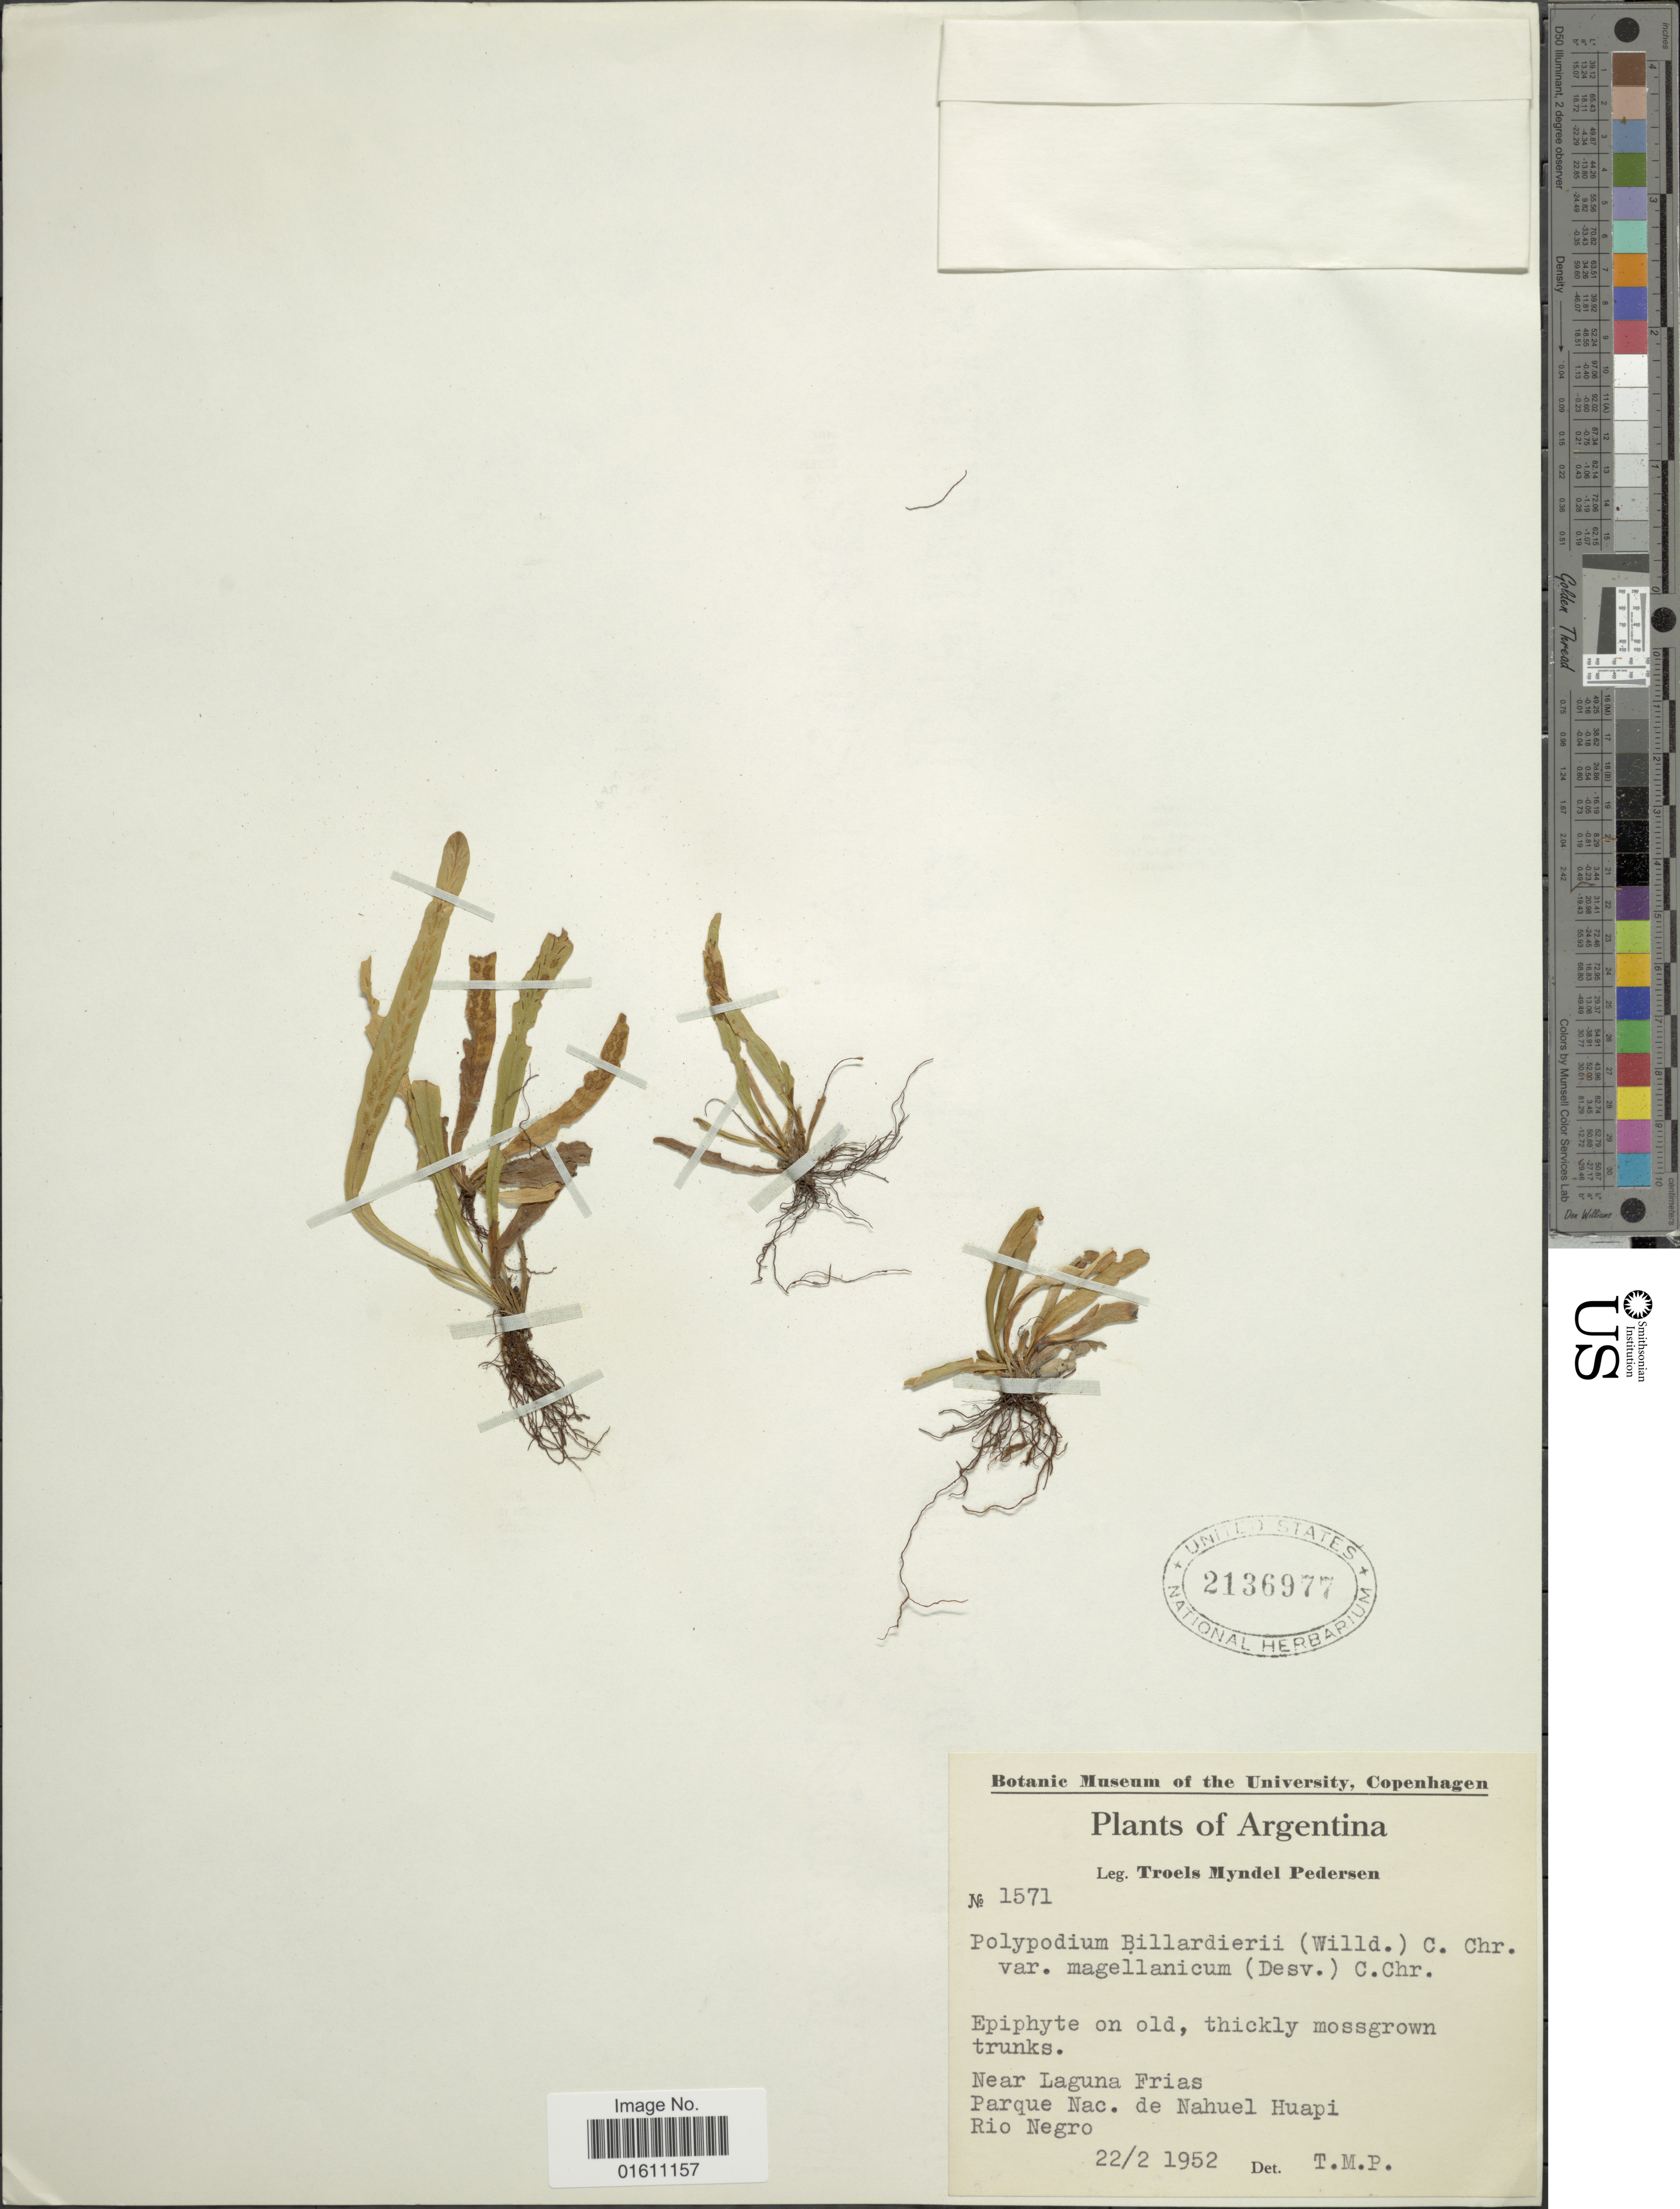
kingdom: Plantae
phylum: Tracheophyta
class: Polypodiopsida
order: Polypodiales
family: Polypodiaceae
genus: Notogrammitis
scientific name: Notogrammitis patagonica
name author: (C. Chr.) Parris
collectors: T. Pederson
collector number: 1571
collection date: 1952-02-22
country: Argentina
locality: Argentina, near Laguna Frias Parque nac. de Nahuel Huapi Rio Negro.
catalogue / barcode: US 2136977